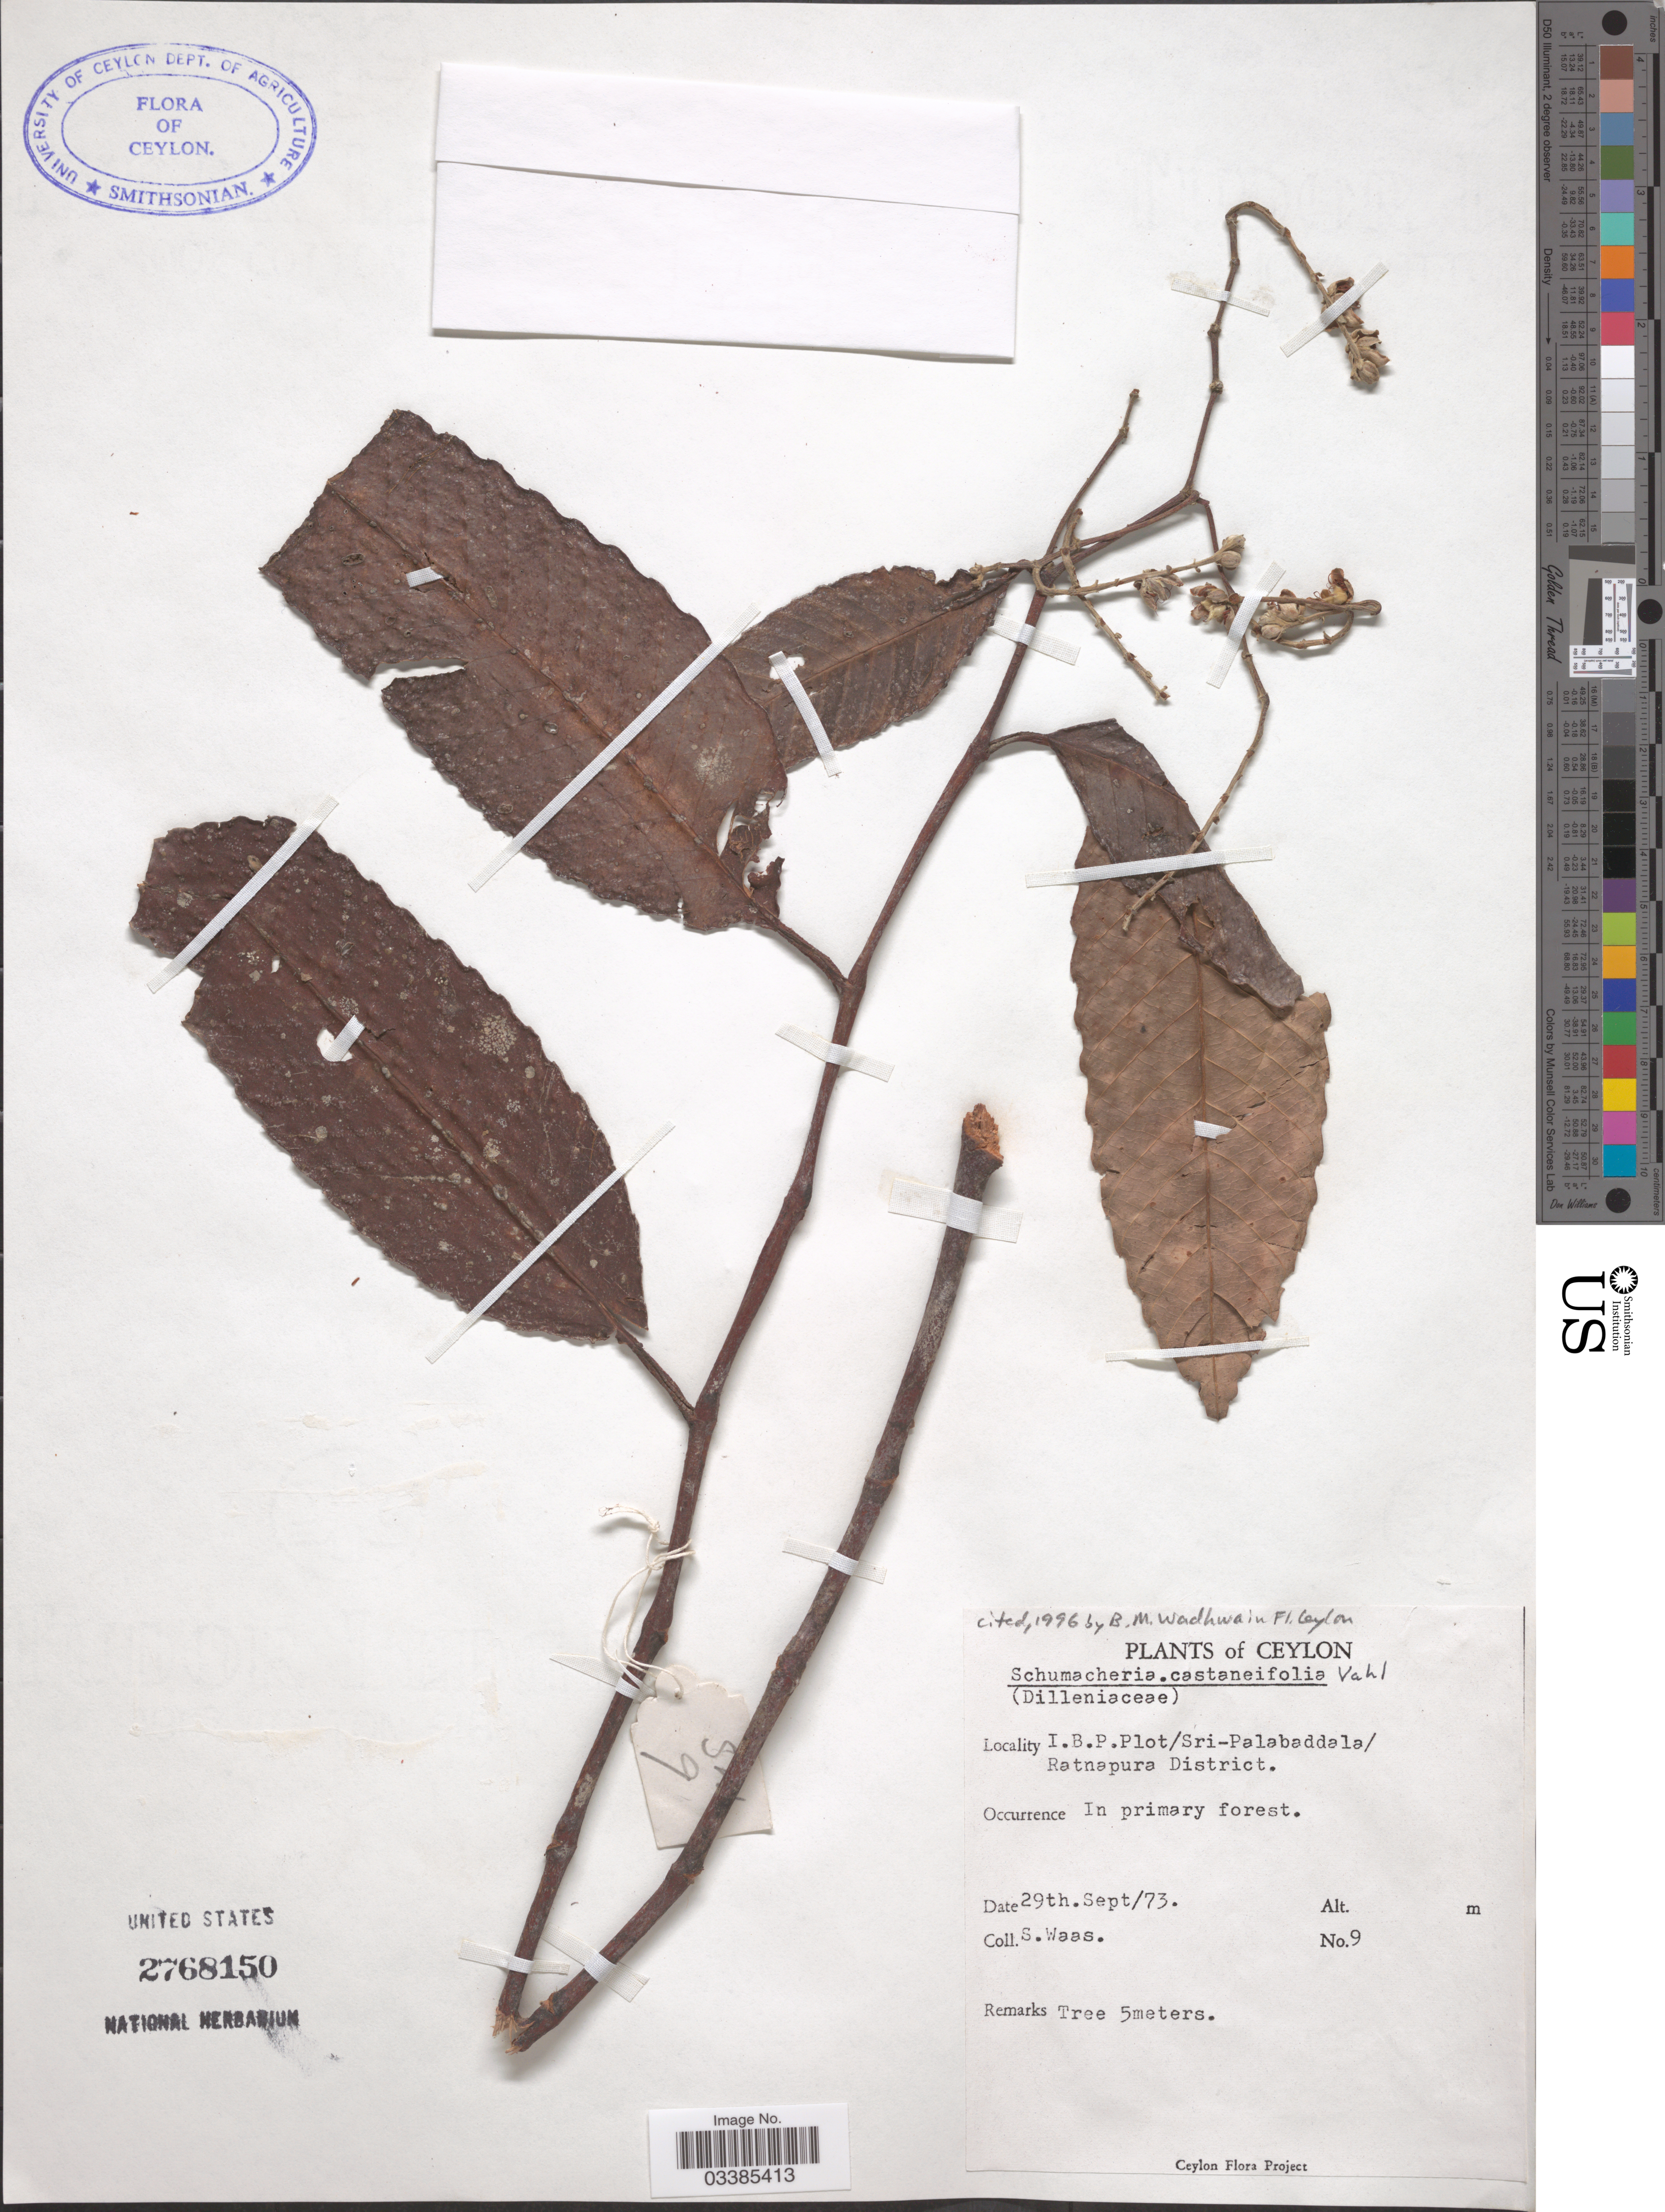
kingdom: Plantae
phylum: Tracheophyta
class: Magnoliopsida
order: Dilleniales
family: Dilleniaceae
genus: Schumacheria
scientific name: Schumacheria castaneifolia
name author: Vahl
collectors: S. Waas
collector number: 9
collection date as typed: Transcribed d/m/y: 29/9/73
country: Sri Lanka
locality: Ceylon, I. B. P. Plot/ Sri-Palabaddala/ Ratnapura District.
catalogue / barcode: US 2768150